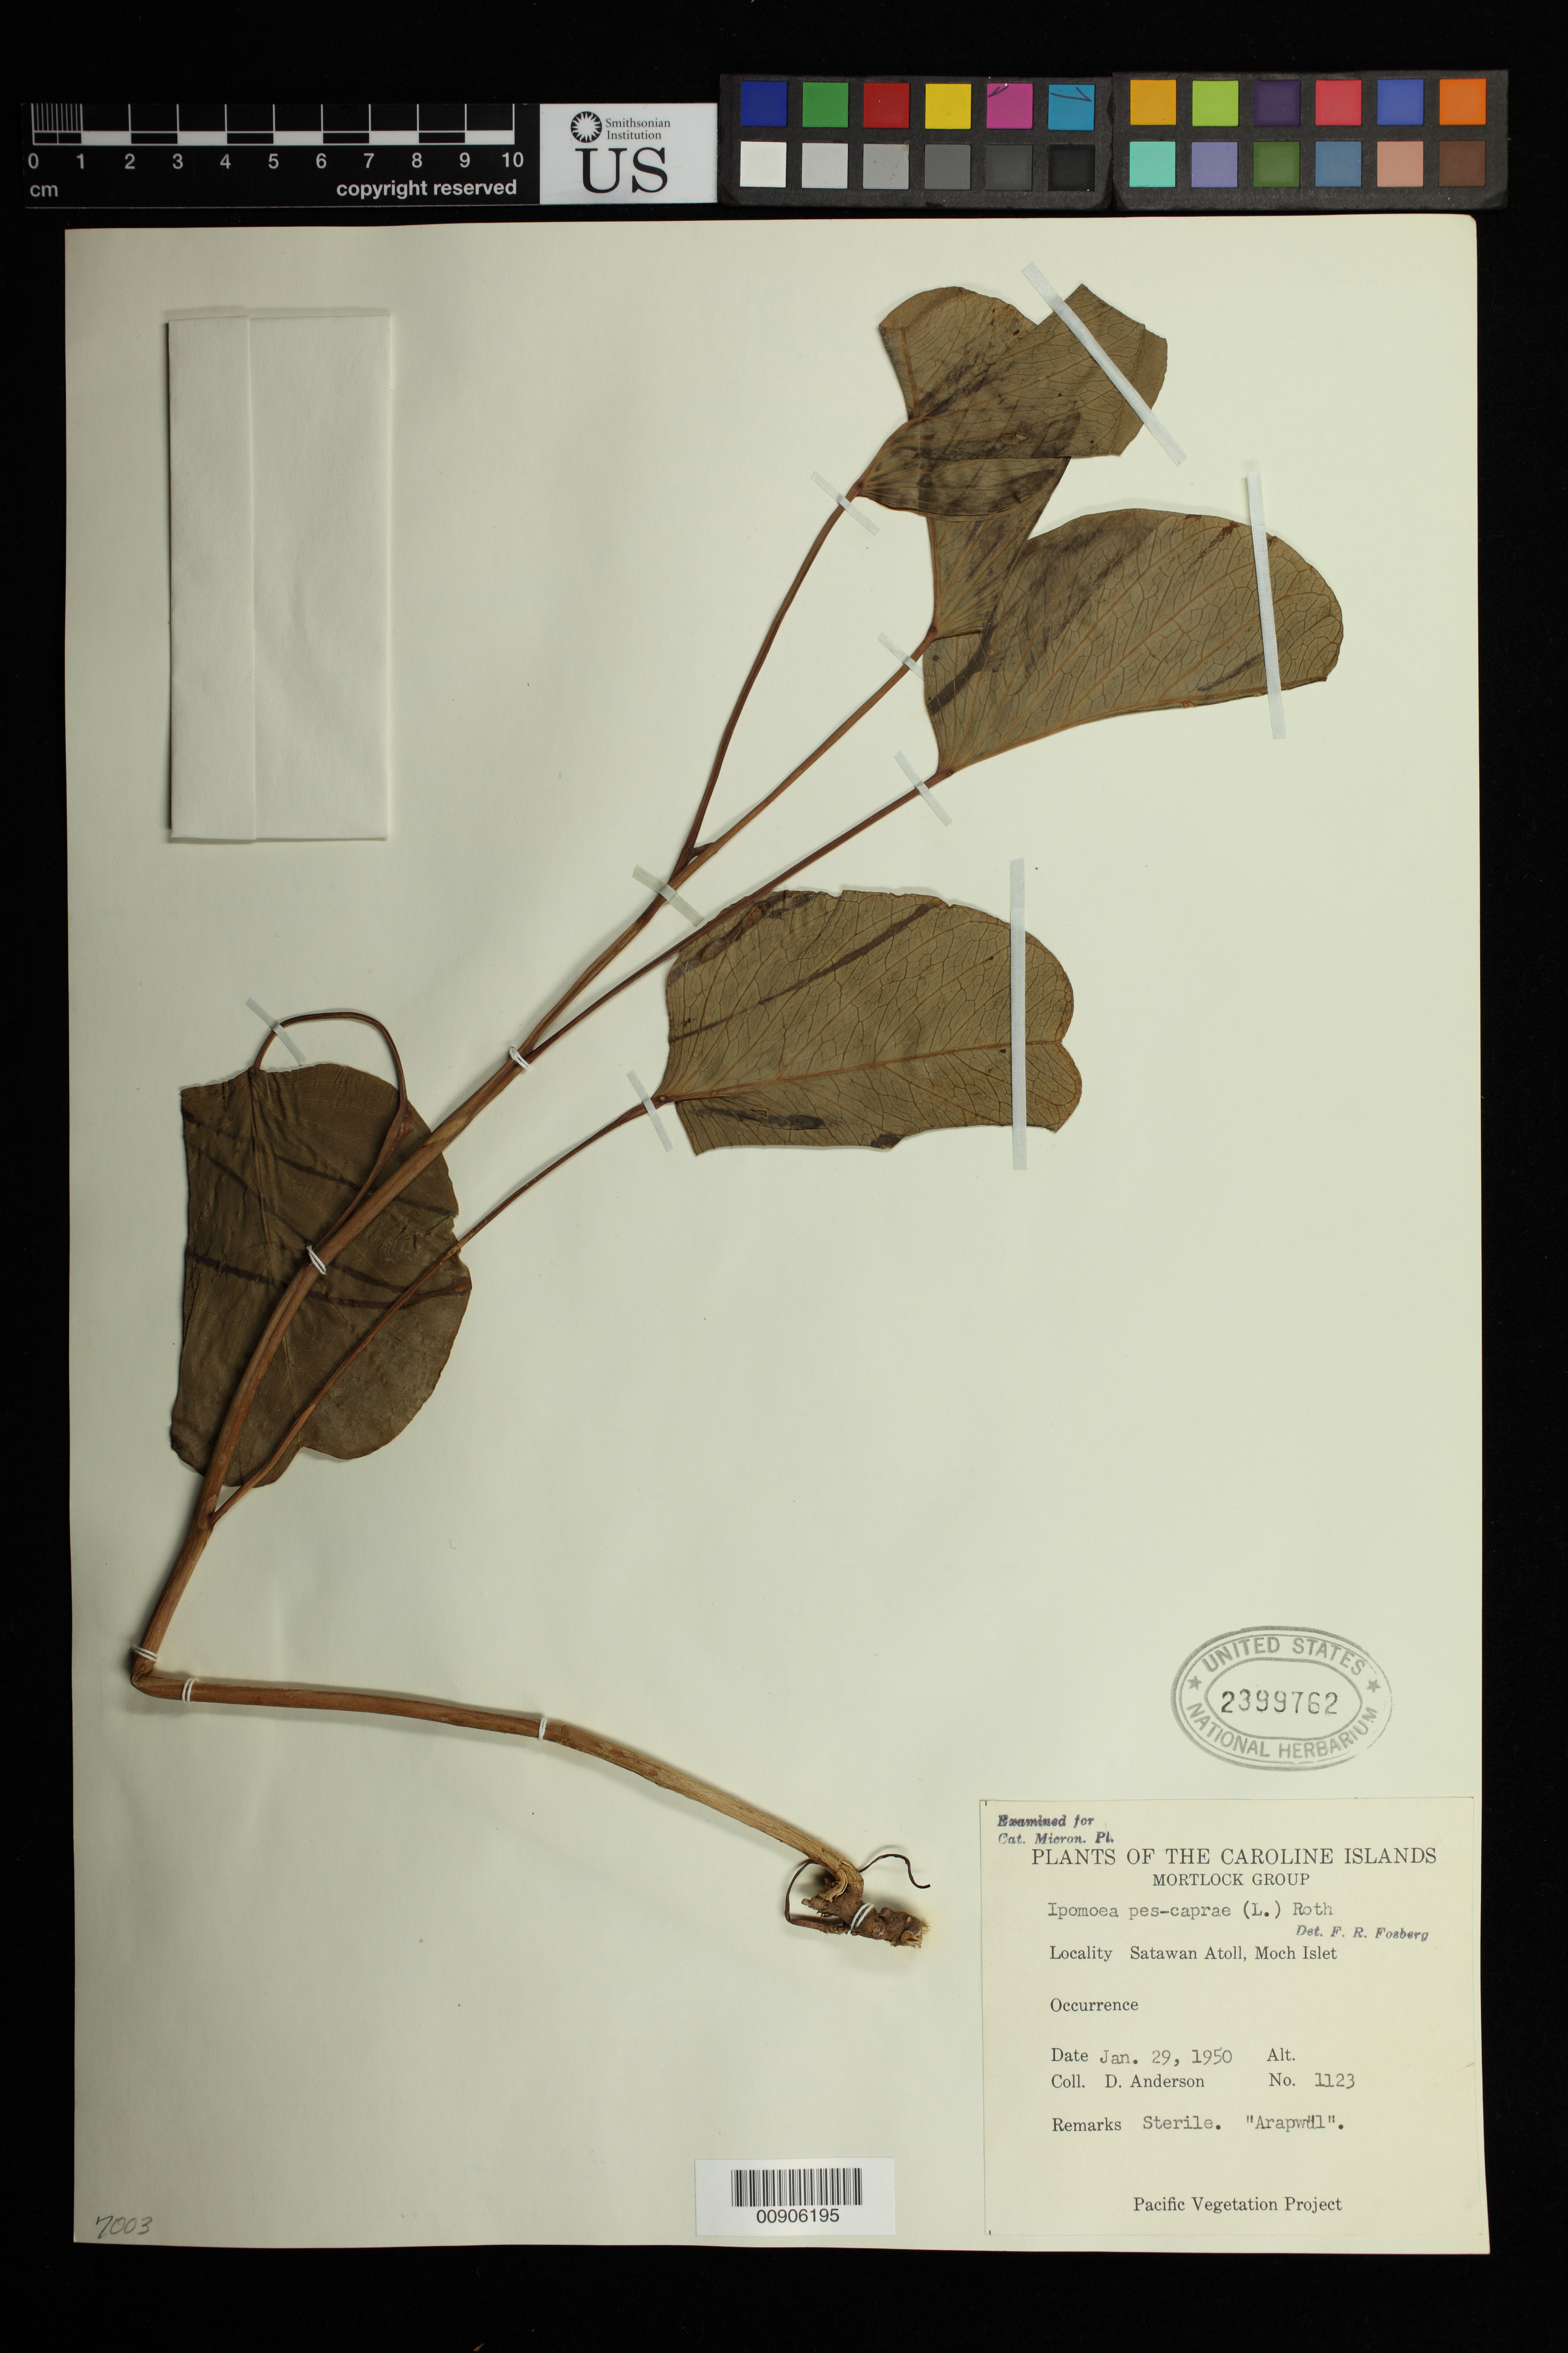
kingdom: Plantae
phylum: Tracheophyta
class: Magnoliopsida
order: Solanales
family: Convolvulaceae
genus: Ipomoea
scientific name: Ipomoea pes-caprae subsp. brasiliensis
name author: (L.) Ooststr.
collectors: D. Anderson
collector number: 1123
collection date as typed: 29 Jan 1950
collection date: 1950-01-29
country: Micronesia, Federated States of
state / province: Truk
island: Satawan Atoll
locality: Moch Islet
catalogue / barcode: US 2399762